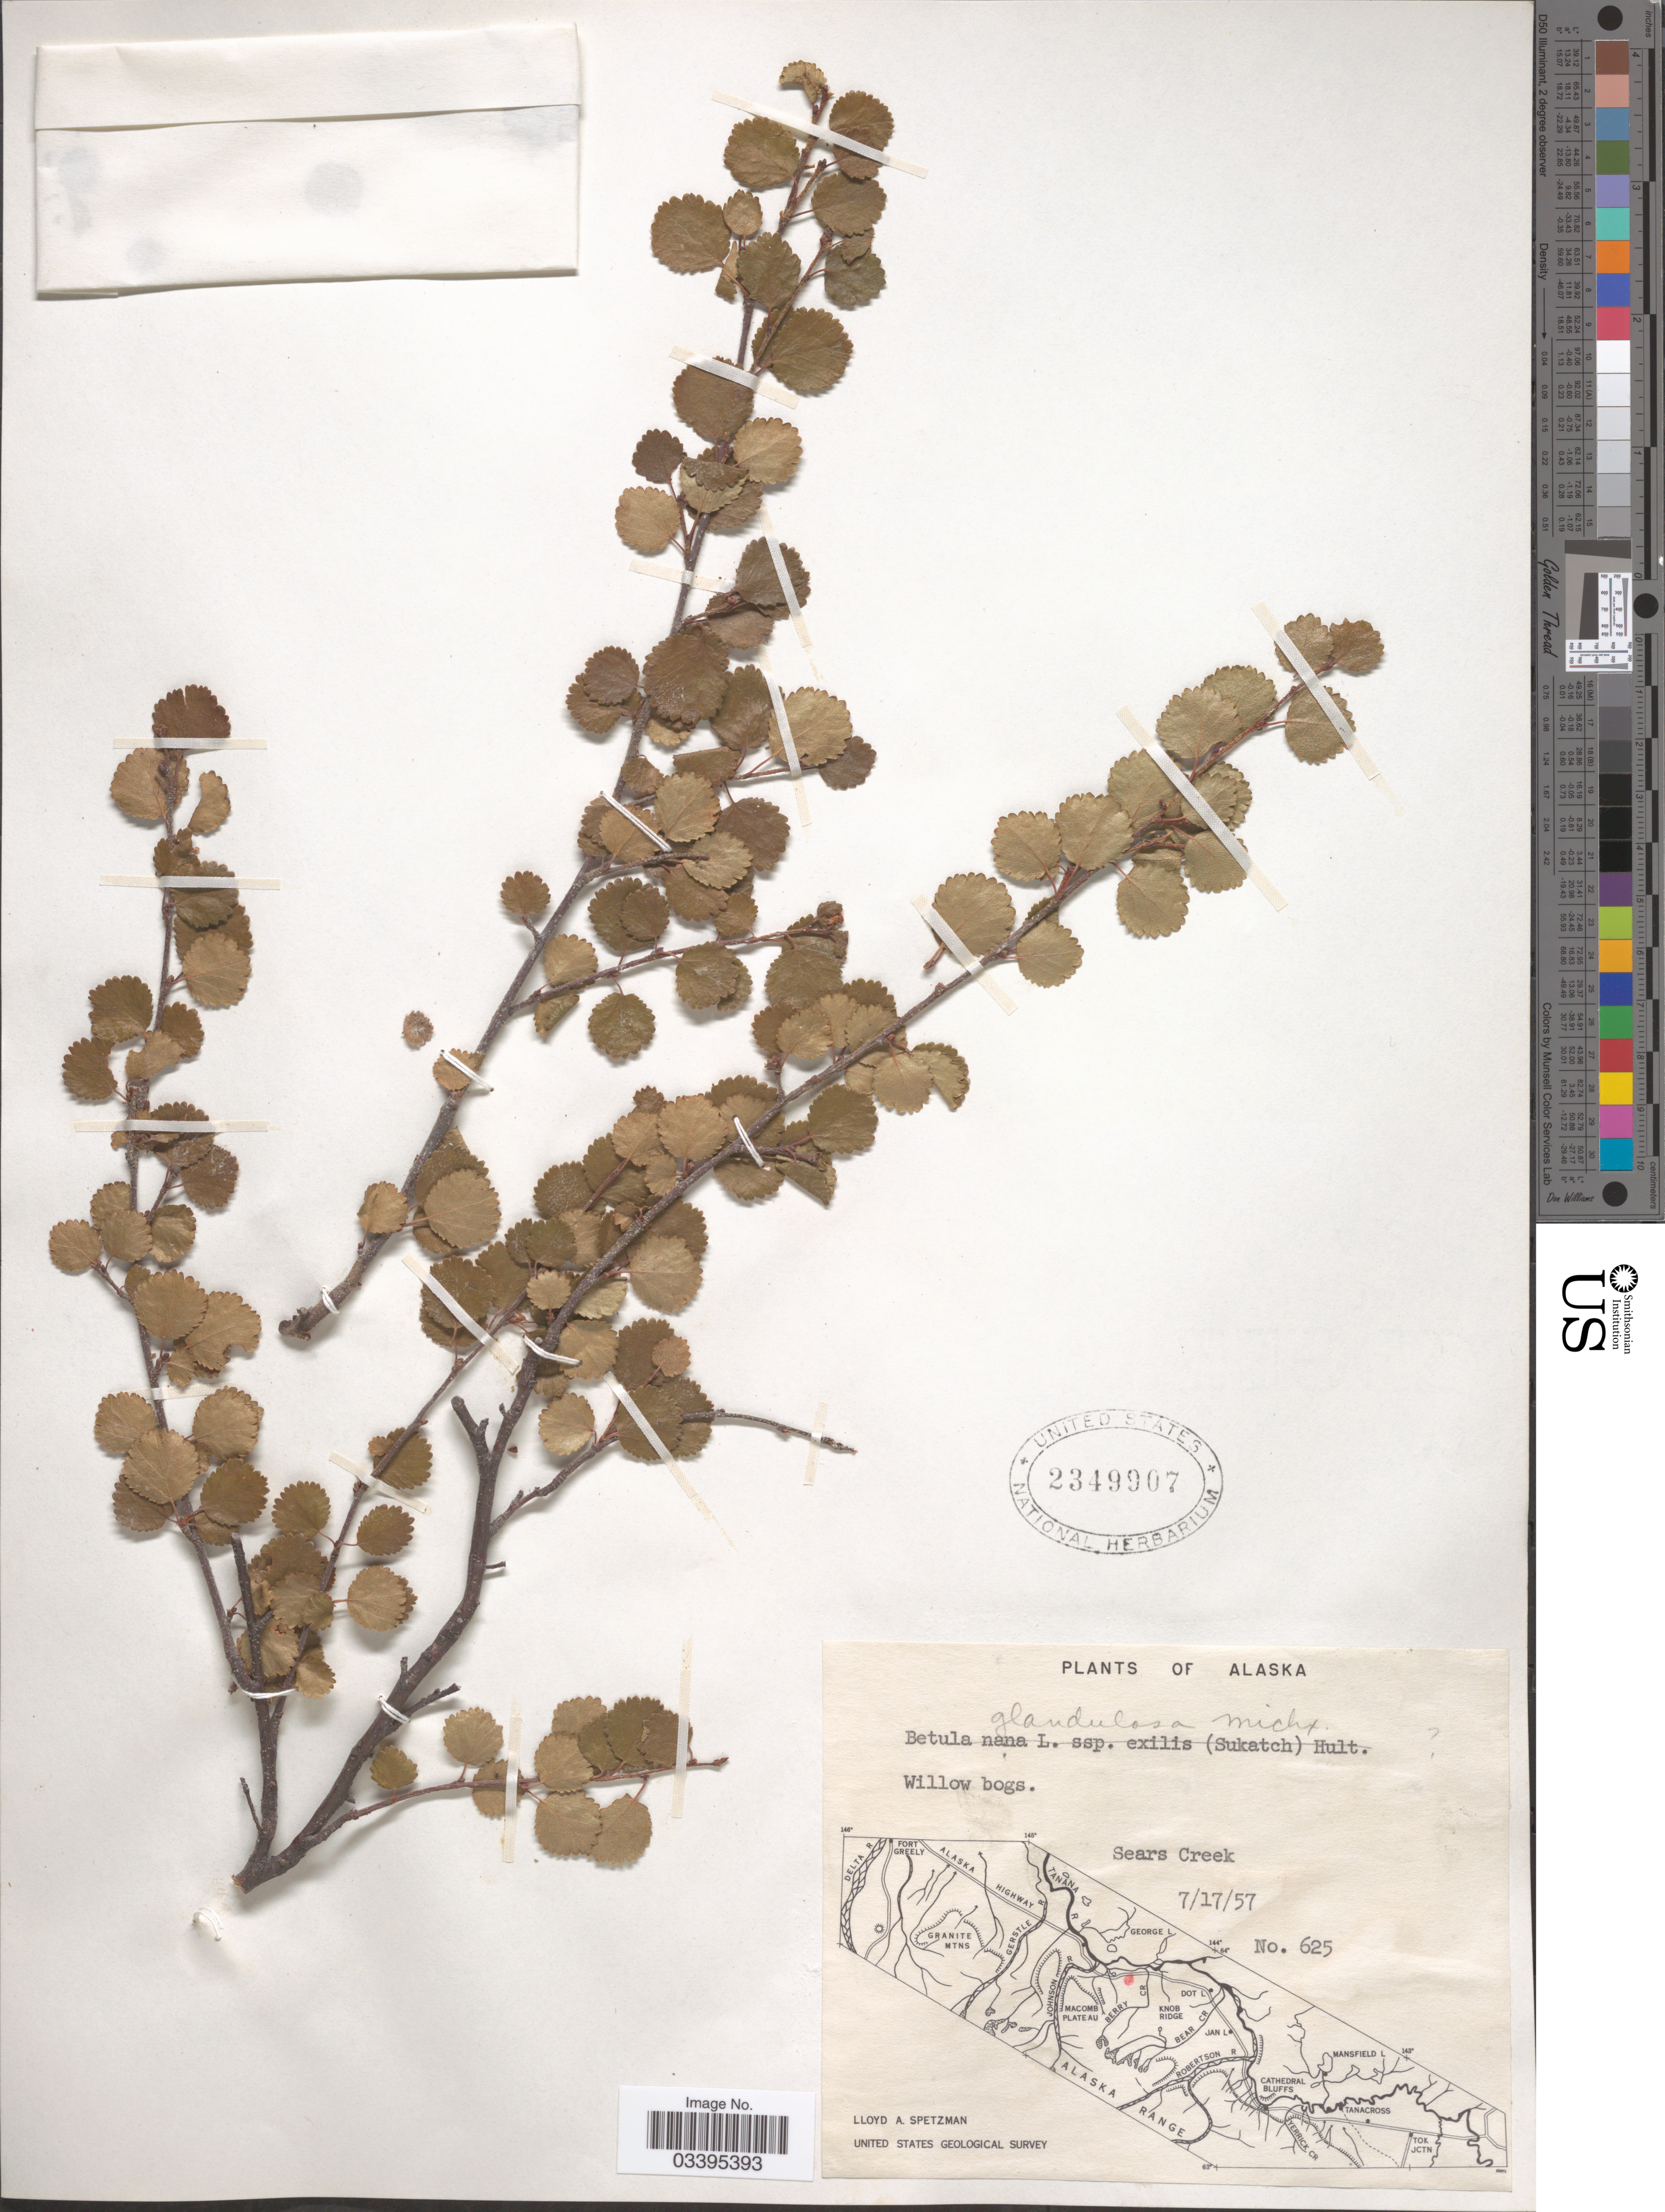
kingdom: Plantae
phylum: Tracheophyta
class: Magnoliopsida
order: Fagales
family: Betulaceae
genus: Betula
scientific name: Betula glandulosa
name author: Michx.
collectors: L. Spetzman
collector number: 625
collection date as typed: Transcribed d/m/y: 17/7/57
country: United States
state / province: Alaska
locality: Sears Creek.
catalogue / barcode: US 2349907